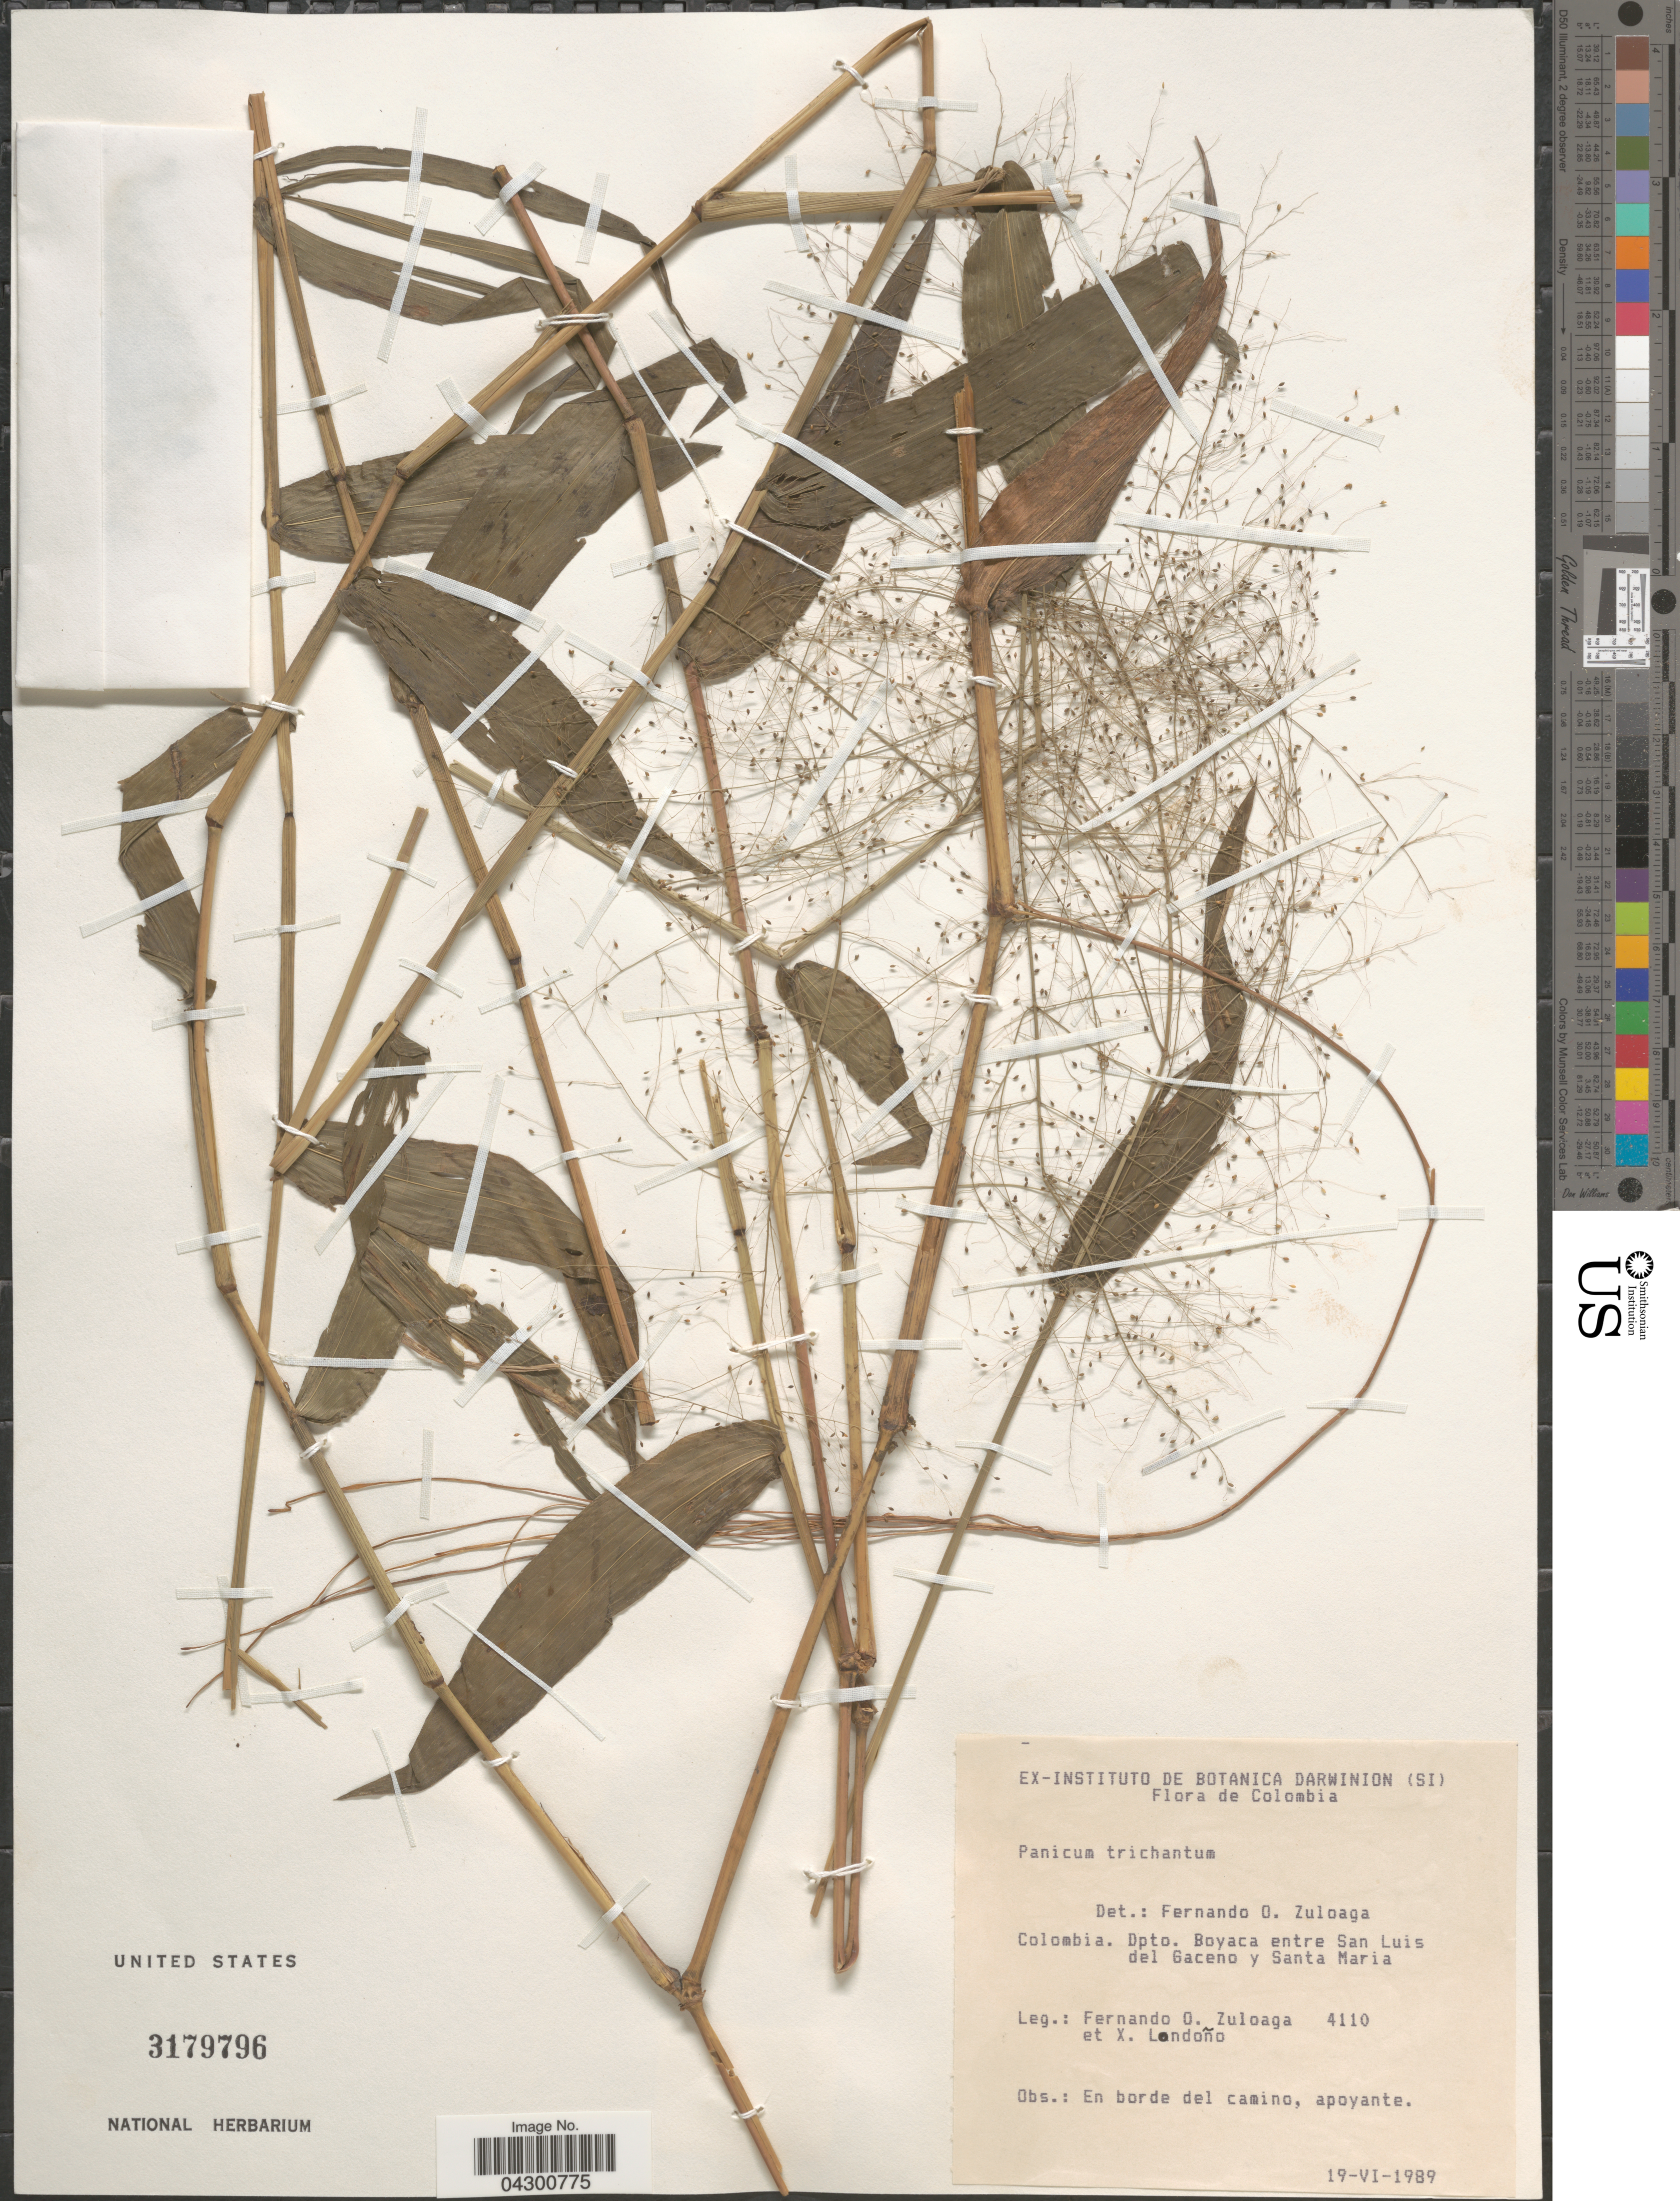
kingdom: Plantae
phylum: Tracheophyta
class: Liliopsida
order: Poales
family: Poaceae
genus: Panicum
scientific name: Panicum trichanthum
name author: Nees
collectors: F. O. Zuloaga & X. Londoño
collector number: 4110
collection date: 1989-06-19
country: Colombia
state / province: Boyacá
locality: Dpto. Boyaca entre San Luis del Gaceno y Santa Maria.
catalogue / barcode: US 3179796